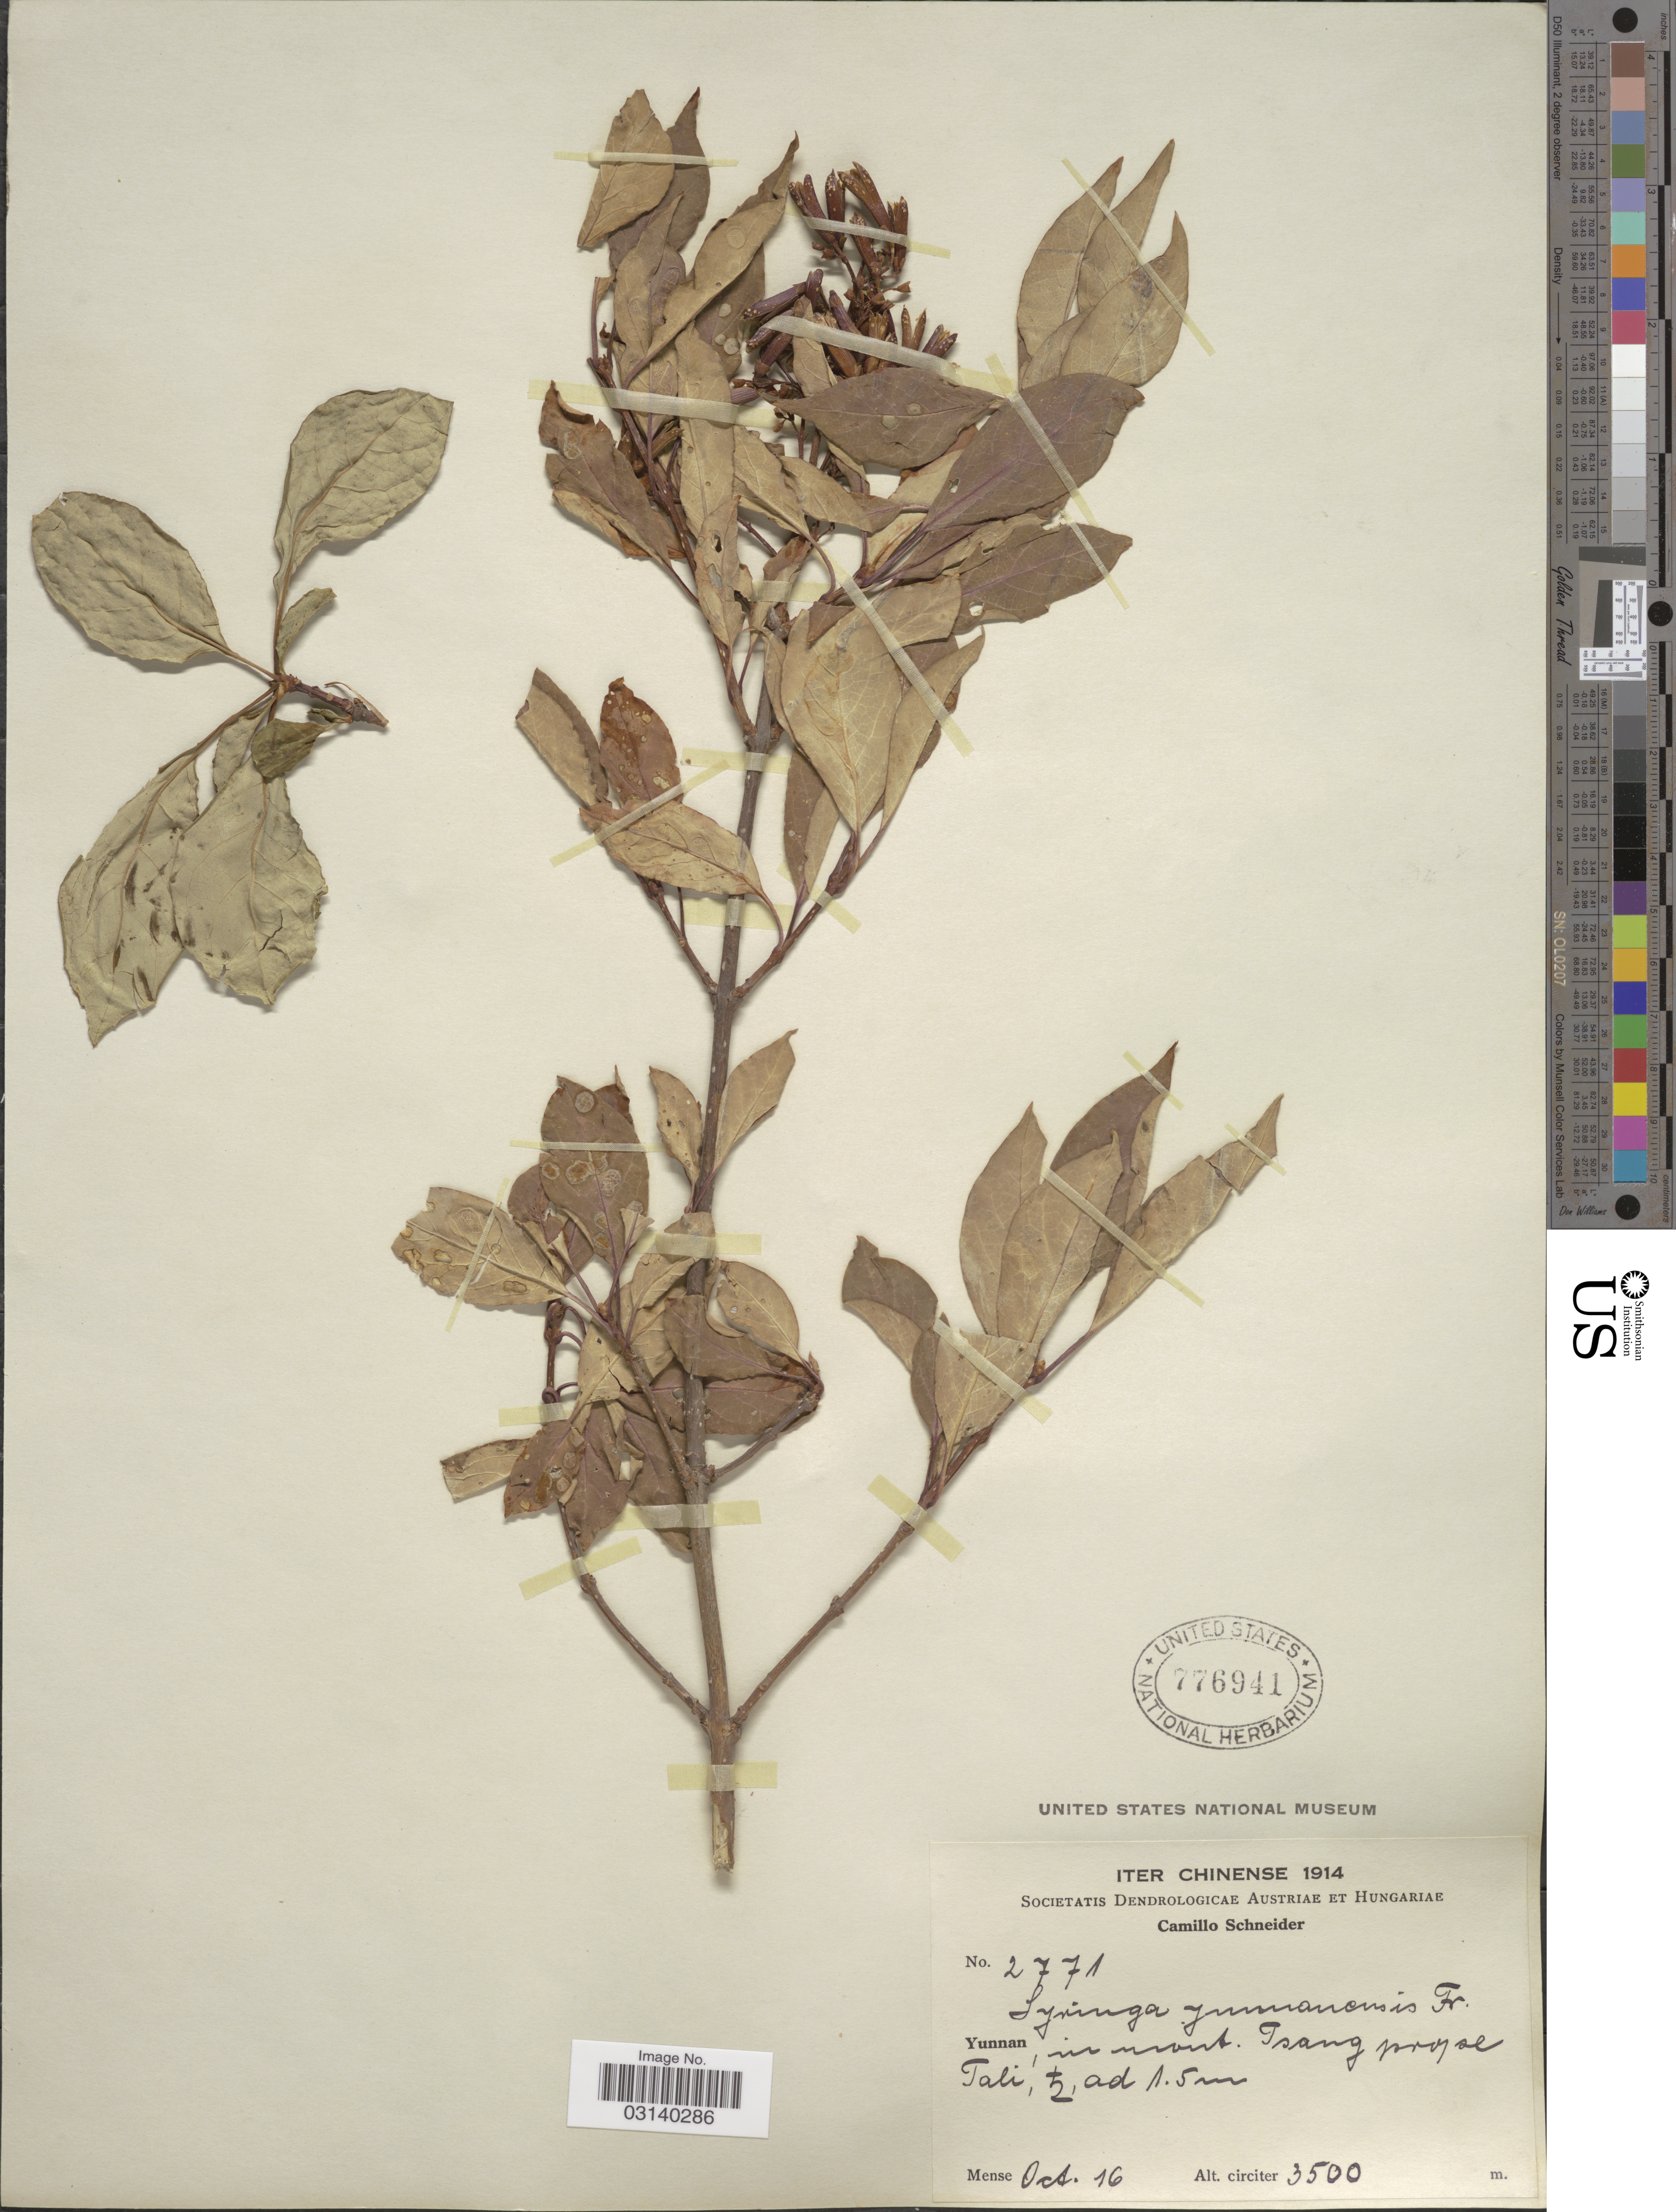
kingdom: Plantae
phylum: Tracheophyta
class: Magnoliopsida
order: Lamiales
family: Oleaceae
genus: Syringa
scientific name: Syringa yunnanensis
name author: Franch.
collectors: C. K. Schneider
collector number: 2771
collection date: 1914-10-16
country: China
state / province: Yunnan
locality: In mont. Tsang prope Tali.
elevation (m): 3500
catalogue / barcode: US 776941